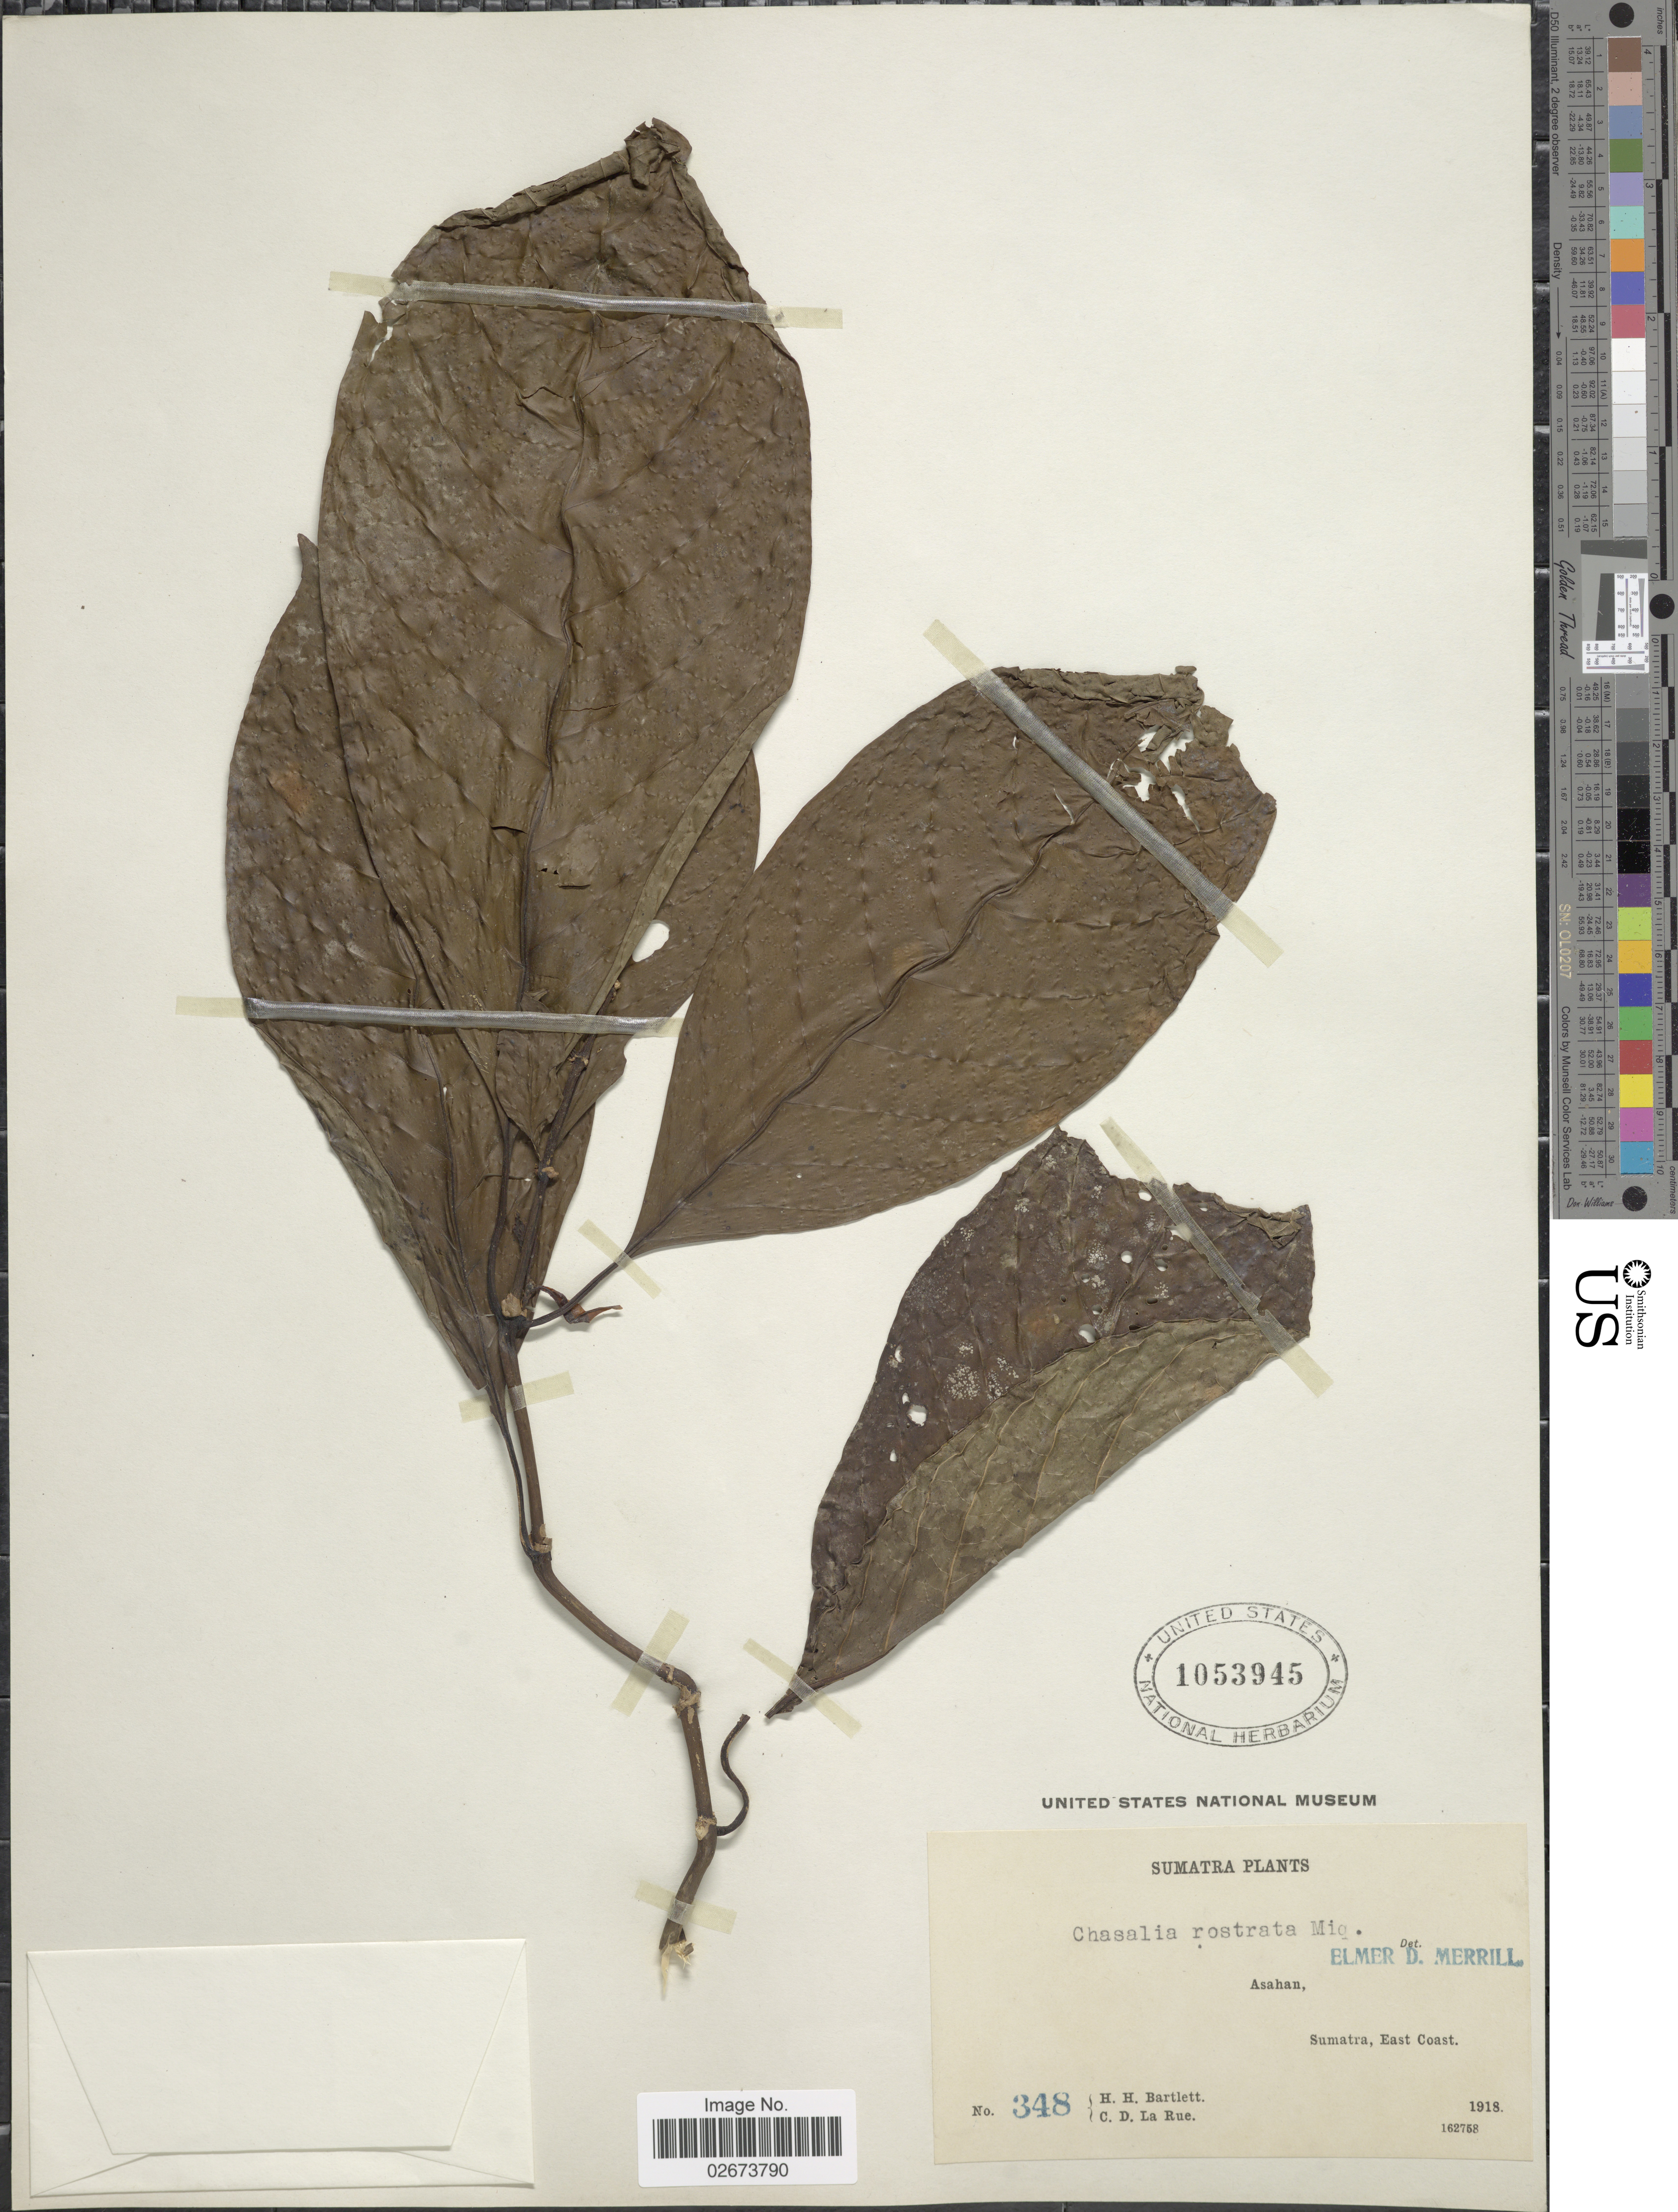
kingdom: Plantae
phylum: Tracheophyta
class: Magnoliopsida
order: Gentianales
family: Rubiaceae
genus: Chassalia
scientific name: Chassalia rostrata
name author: (Blume) Miq.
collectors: H. H. Bartlett & C. La Rue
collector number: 348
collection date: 1918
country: Indonesia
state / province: Sumatra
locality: East Coast, Asahan.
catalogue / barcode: US 1053945